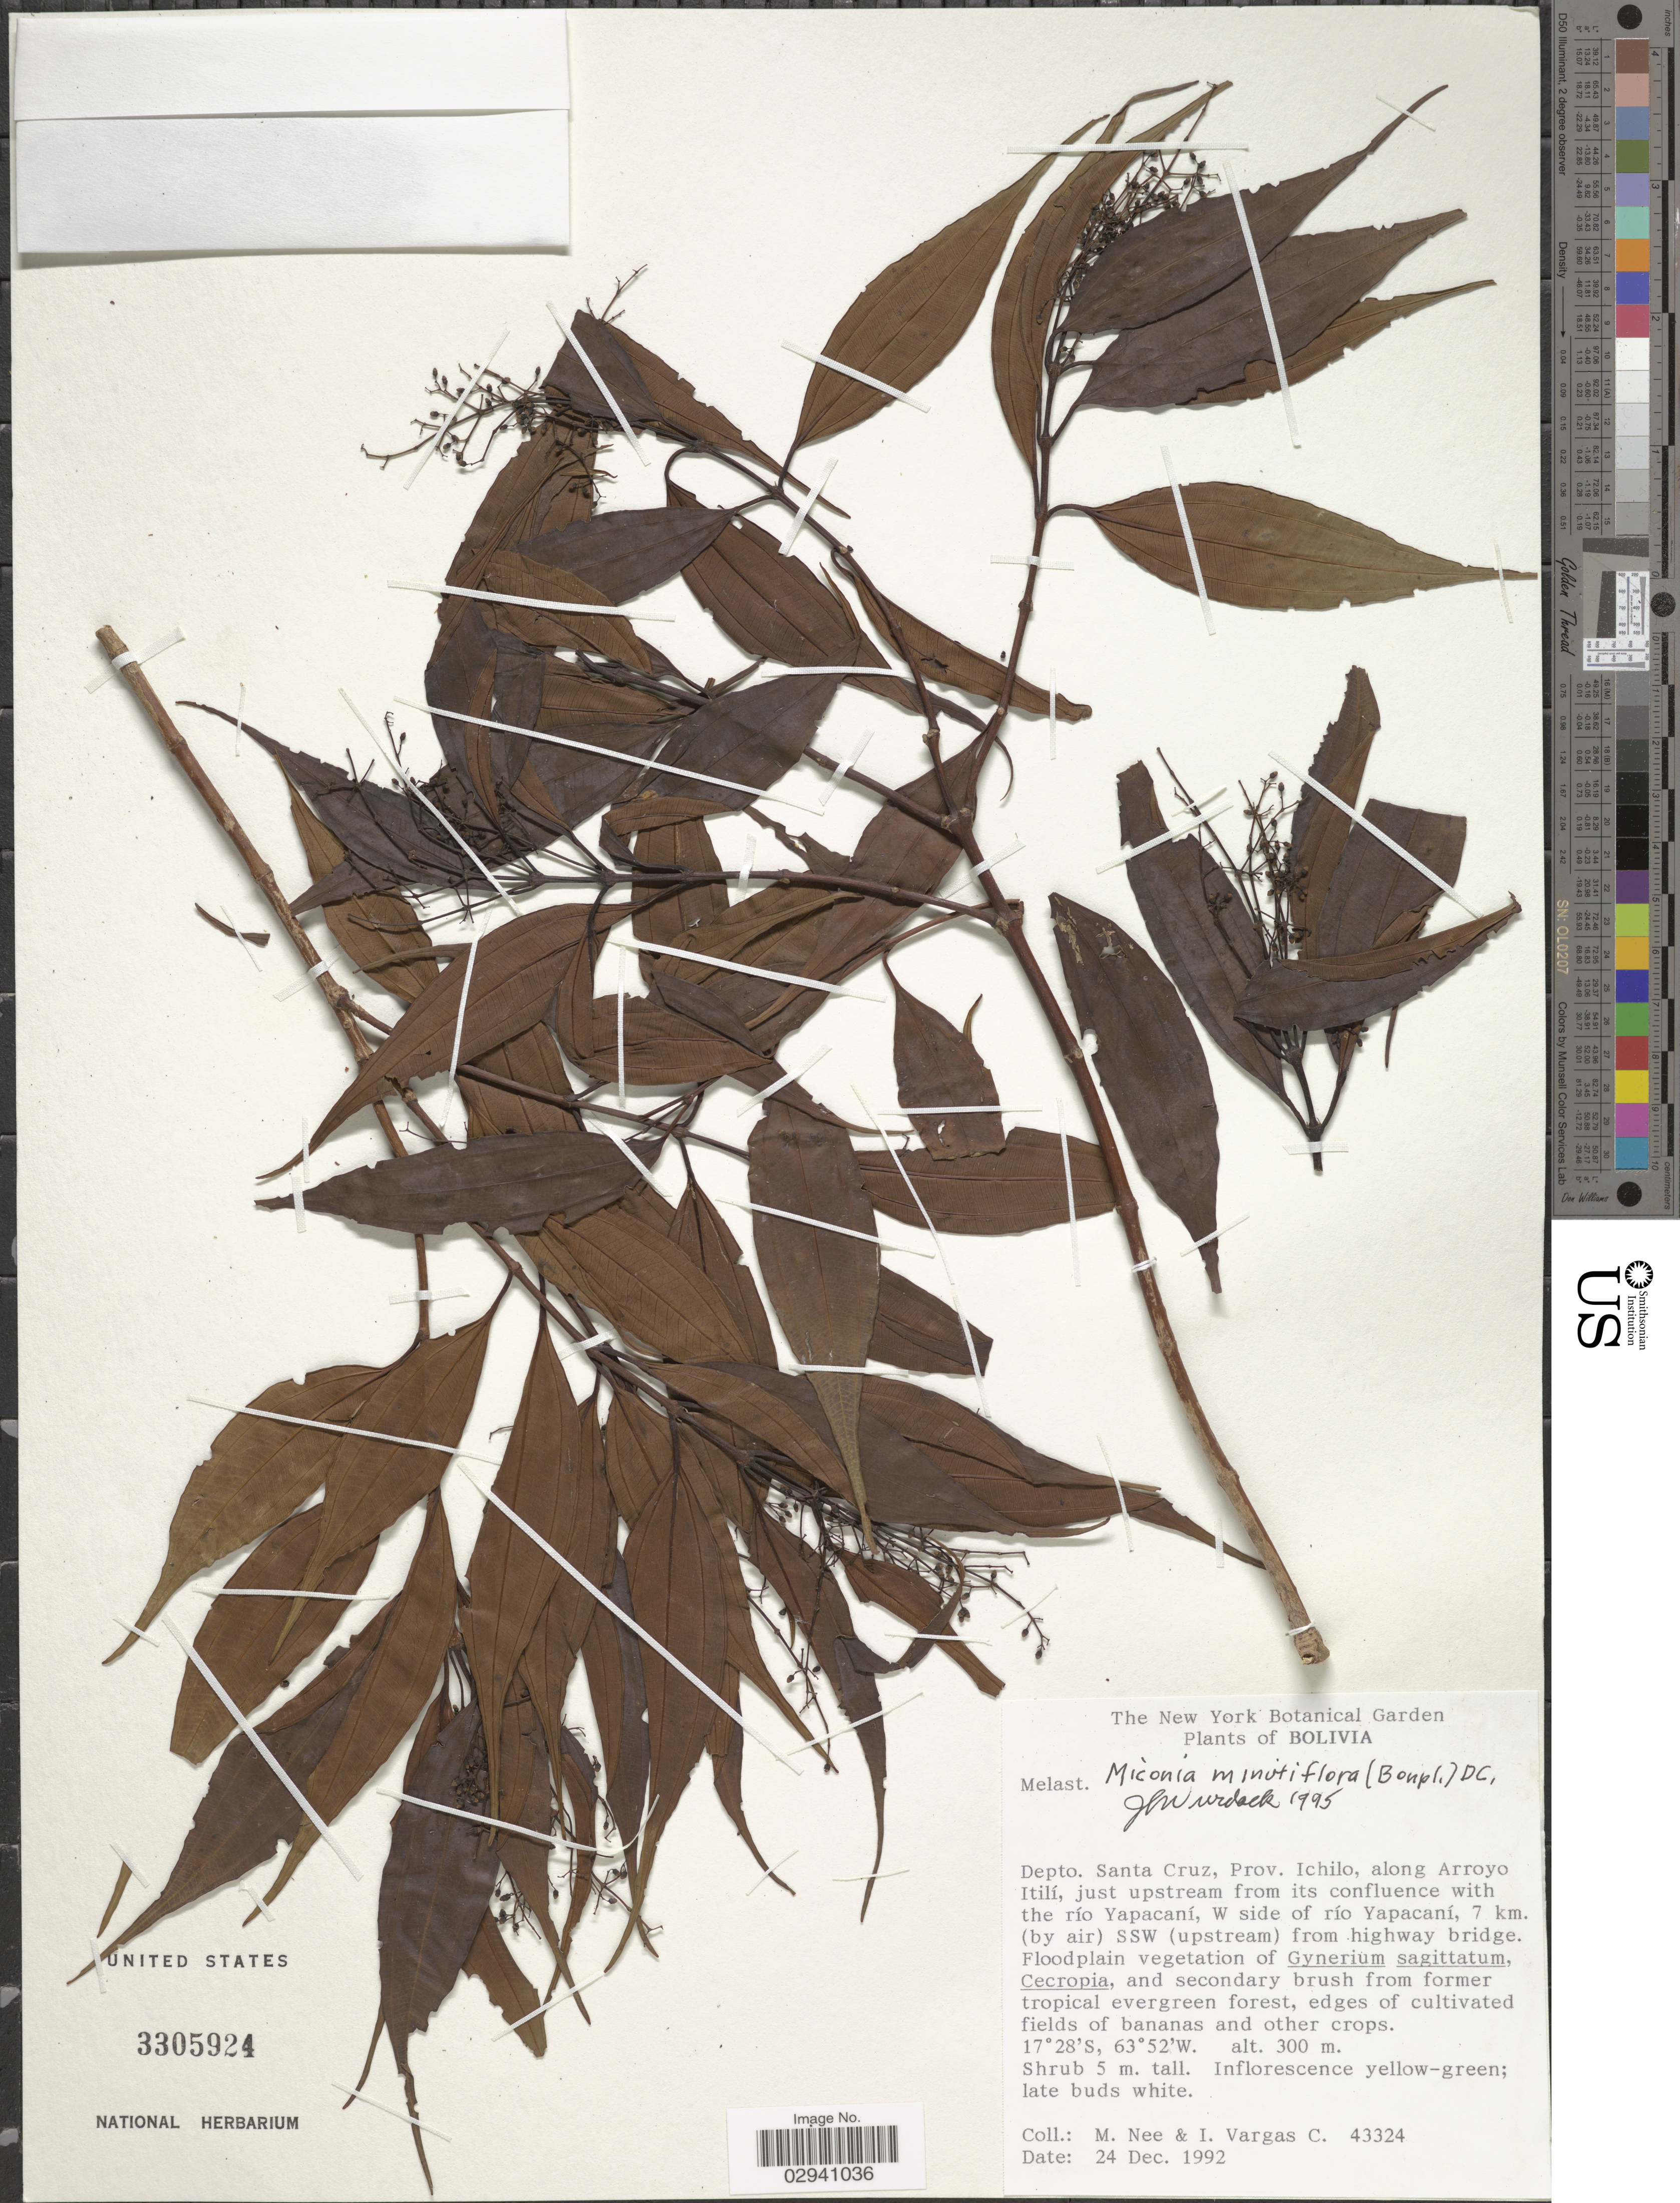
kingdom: Plantae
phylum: Tracheophyta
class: Magnoliopsida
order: Myrtales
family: Melastomataceae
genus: Miconia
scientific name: Miconia minutiflora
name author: (Bonpl.) DC.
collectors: M. Nee & I. Vargas C.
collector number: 43324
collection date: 1992-12-24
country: Bolivia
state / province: Santa Cruz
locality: Depto. Santa Cruz, Prov. Ichilo, along Arroyo Itilí, just upstream from its confluence with the río Yapacaní, W side of río Yapacaní, 7 km. (by air) SSW (upstream) from highway bridge.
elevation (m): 300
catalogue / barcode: US 3305924